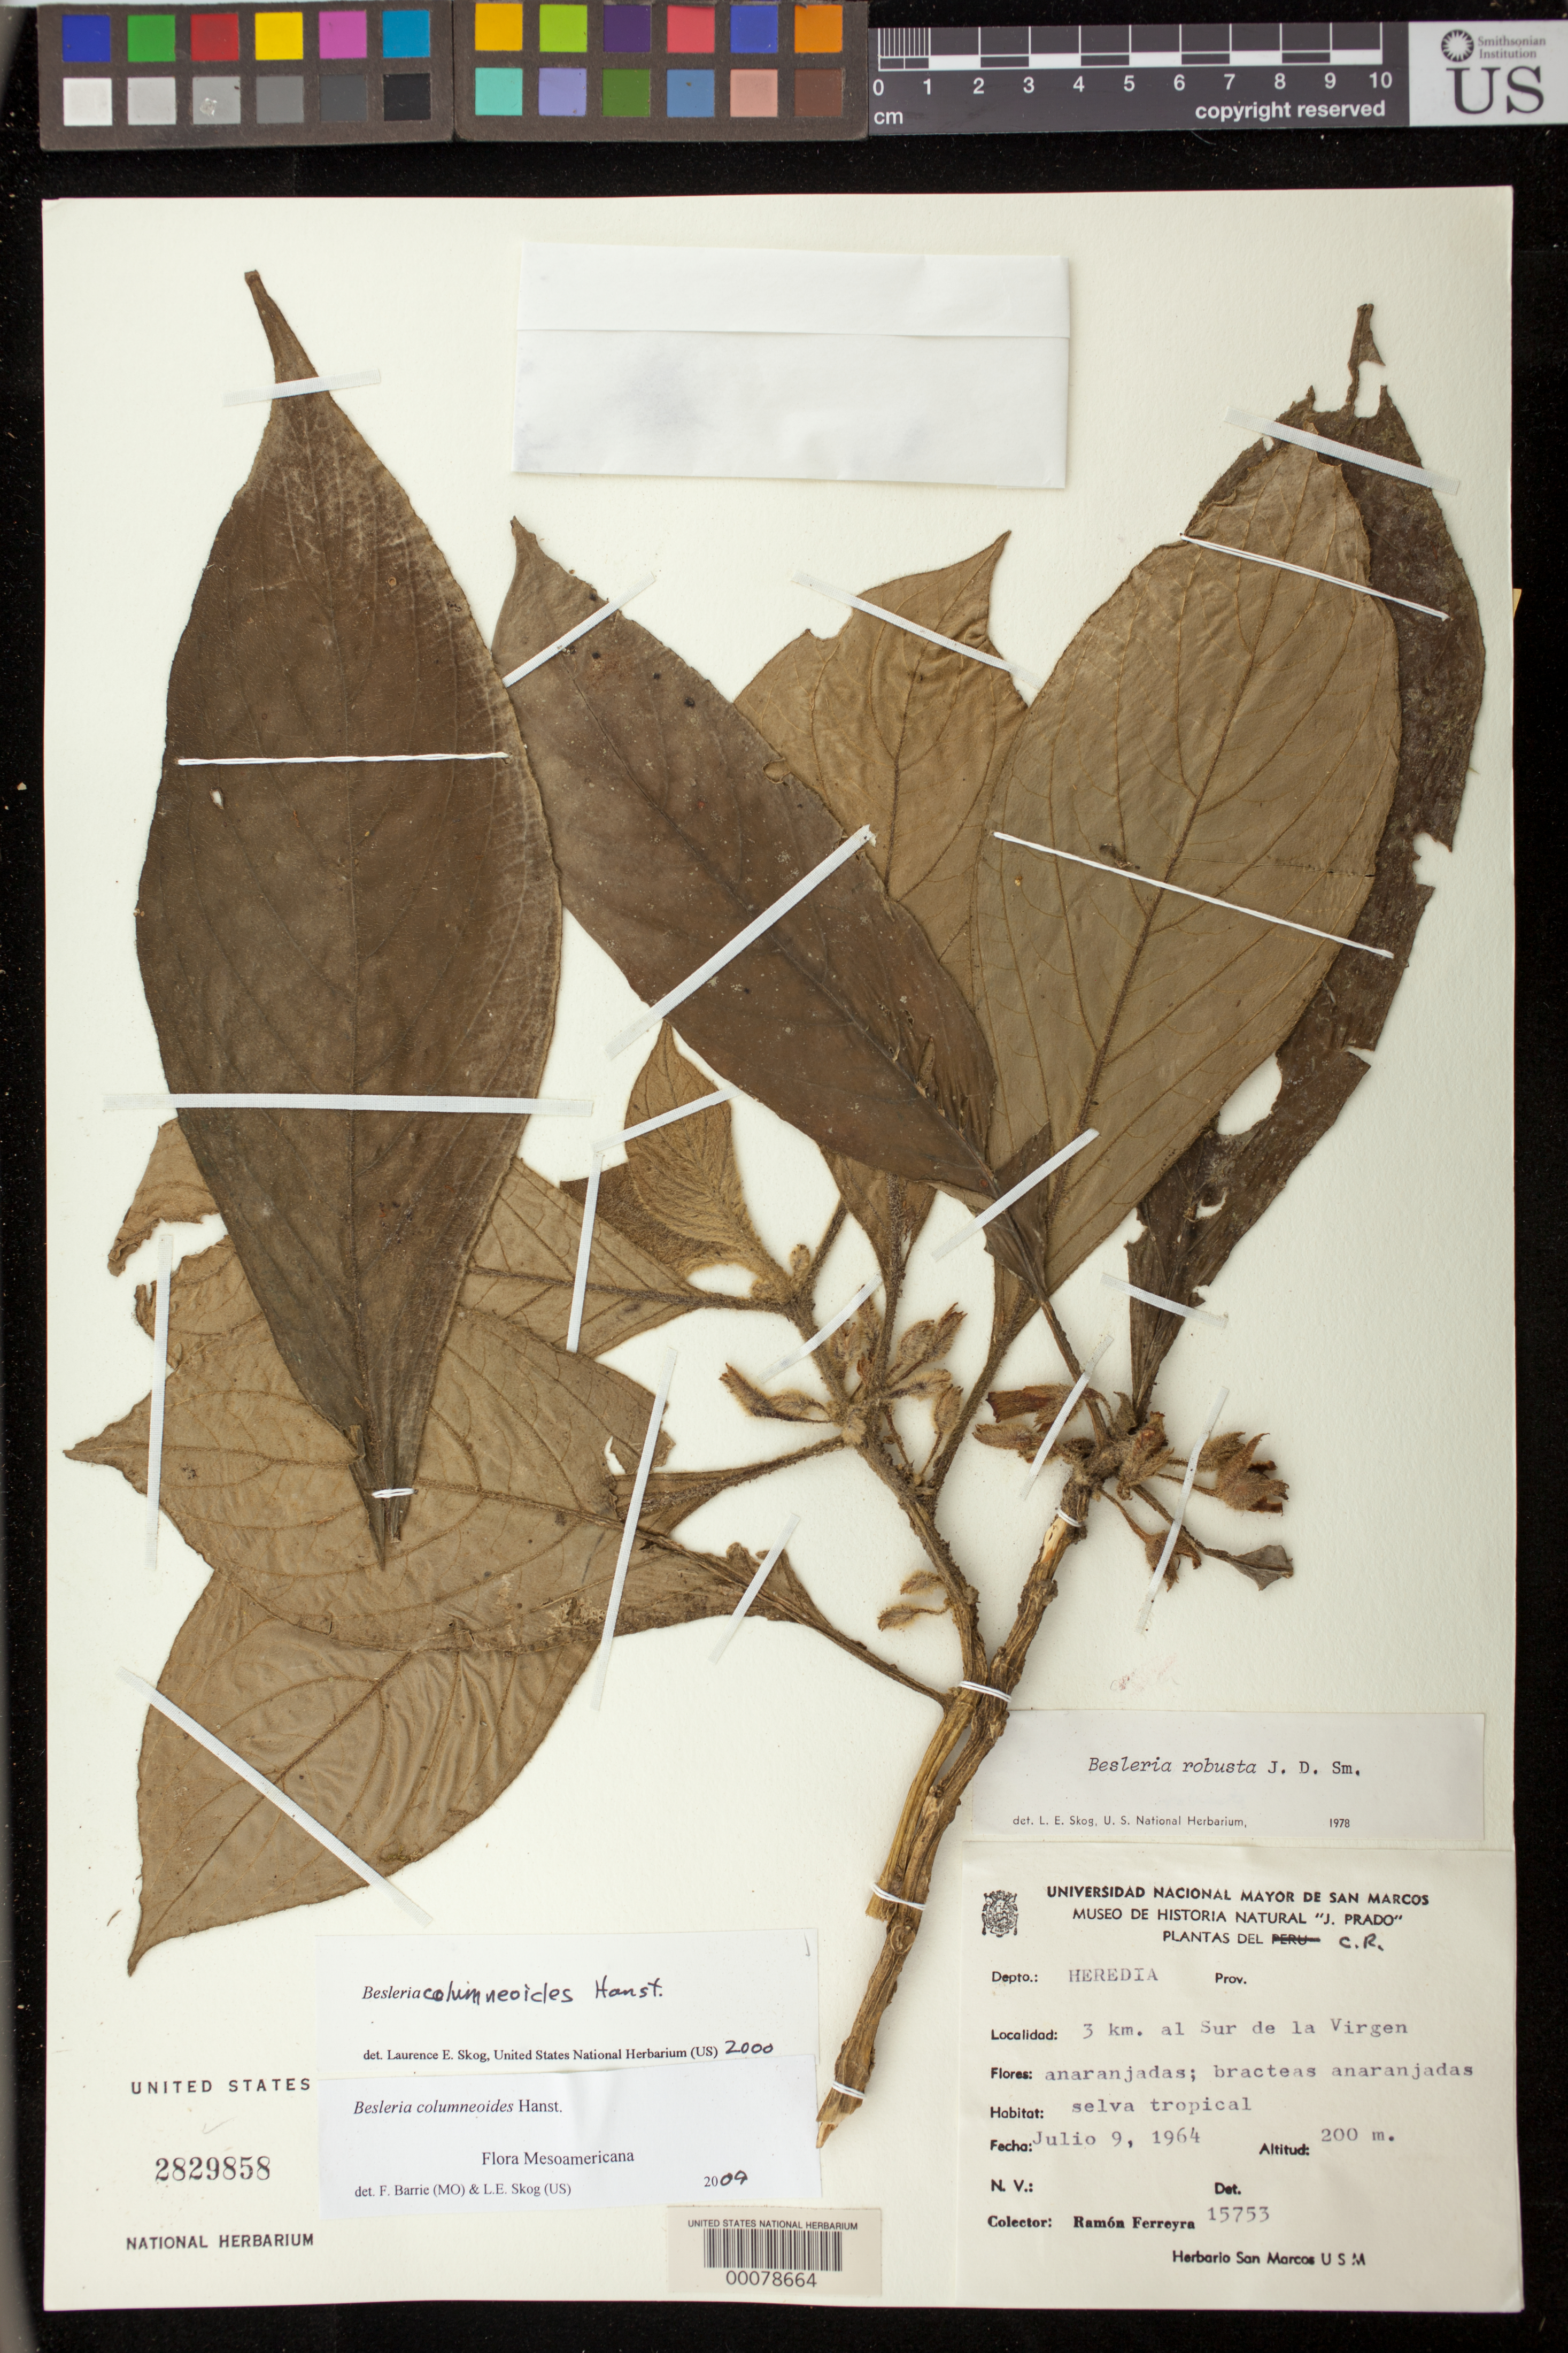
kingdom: Plantae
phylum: Tracheophyta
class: Magnoliopsida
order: Lamiales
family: Gesneriaceae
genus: Besleria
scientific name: Besleria columneoides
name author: Hanst.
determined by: Skog, Laurence E.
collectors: R. A. Ferreyra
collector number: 15753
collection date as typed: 09 Jul 1964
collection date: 1964-07-09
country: Costa Rica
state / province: Heredia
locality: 3 km al Sur de la Virgen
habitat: Selva tropical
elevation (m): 200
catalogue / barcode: US 2829858